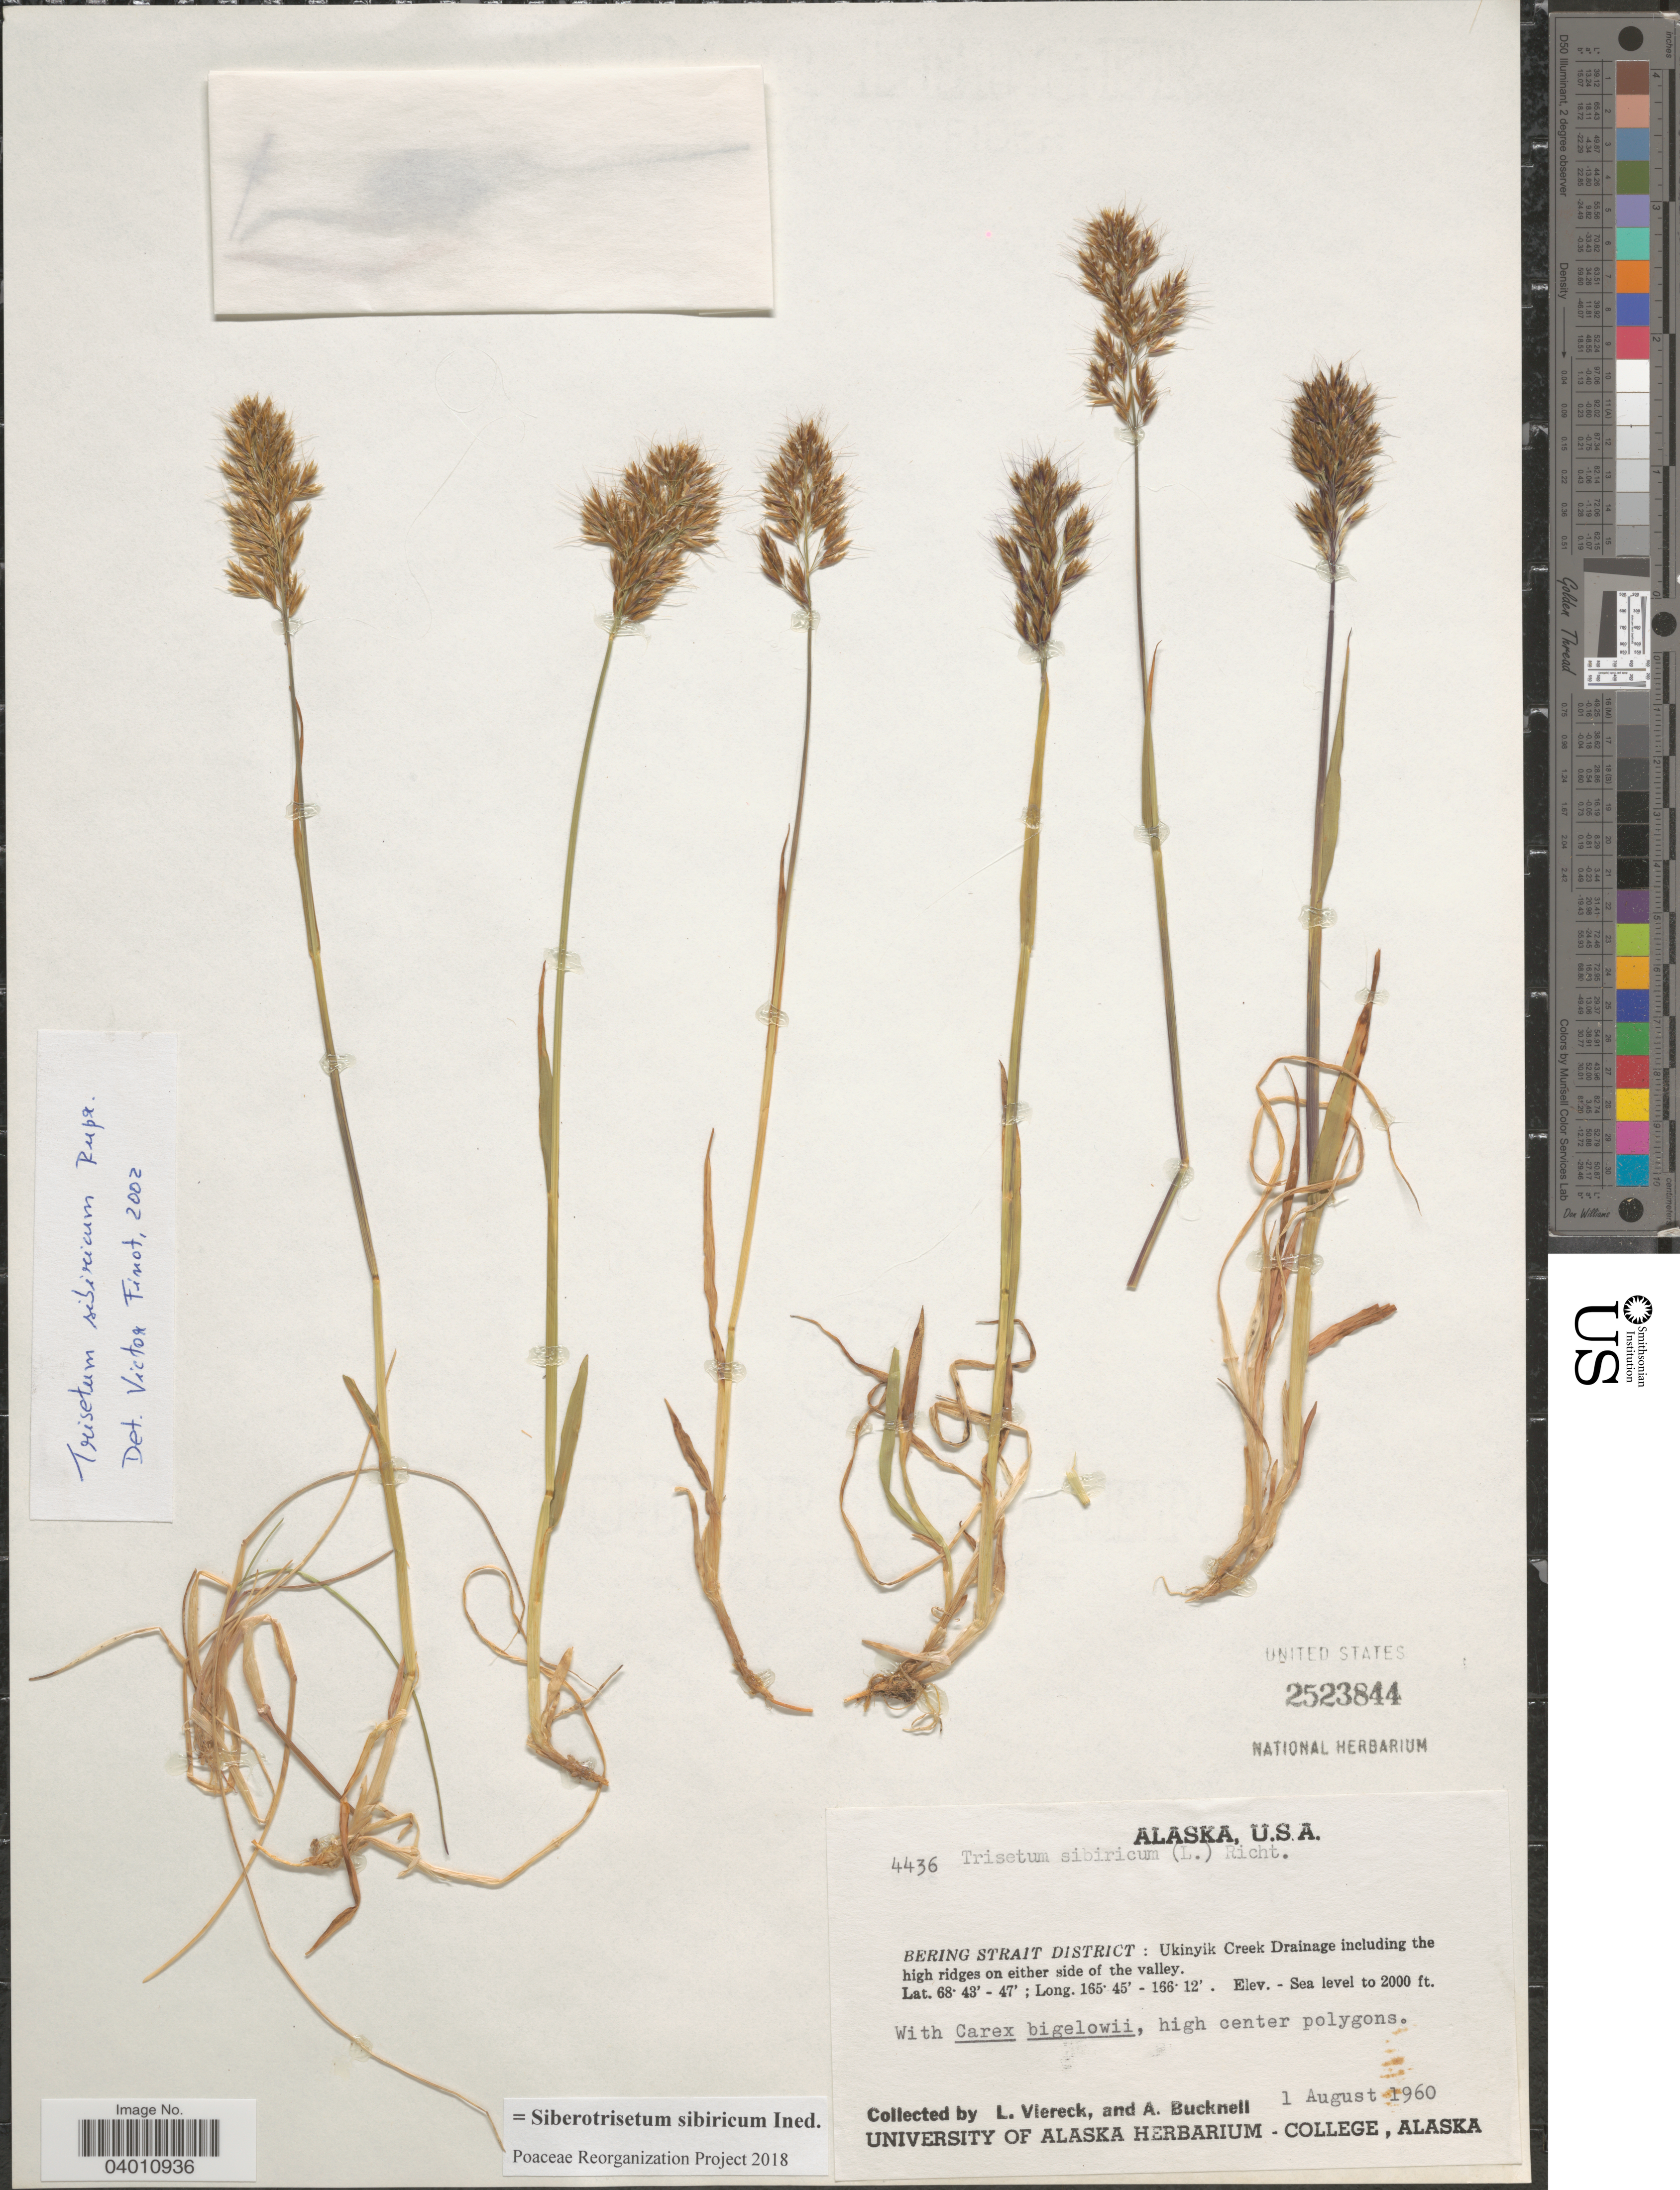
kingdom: Plantae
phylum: Tracheophyta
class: Liliopsida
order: Poales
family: Poaceae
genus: Sibirotrisetum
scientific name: Sibirotrisetum sibiricum (Rupr.) P. Barberá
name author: (Rupr.) Barberá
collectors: L. Viereck & A. Bucknell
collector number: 4436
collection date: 1960-08-01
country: United States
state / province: Alaska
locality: Bering Strait District: Ukinyik Creek Drainage including the high ridges on either side of the valley.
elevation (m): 0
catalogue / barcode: US 2523844